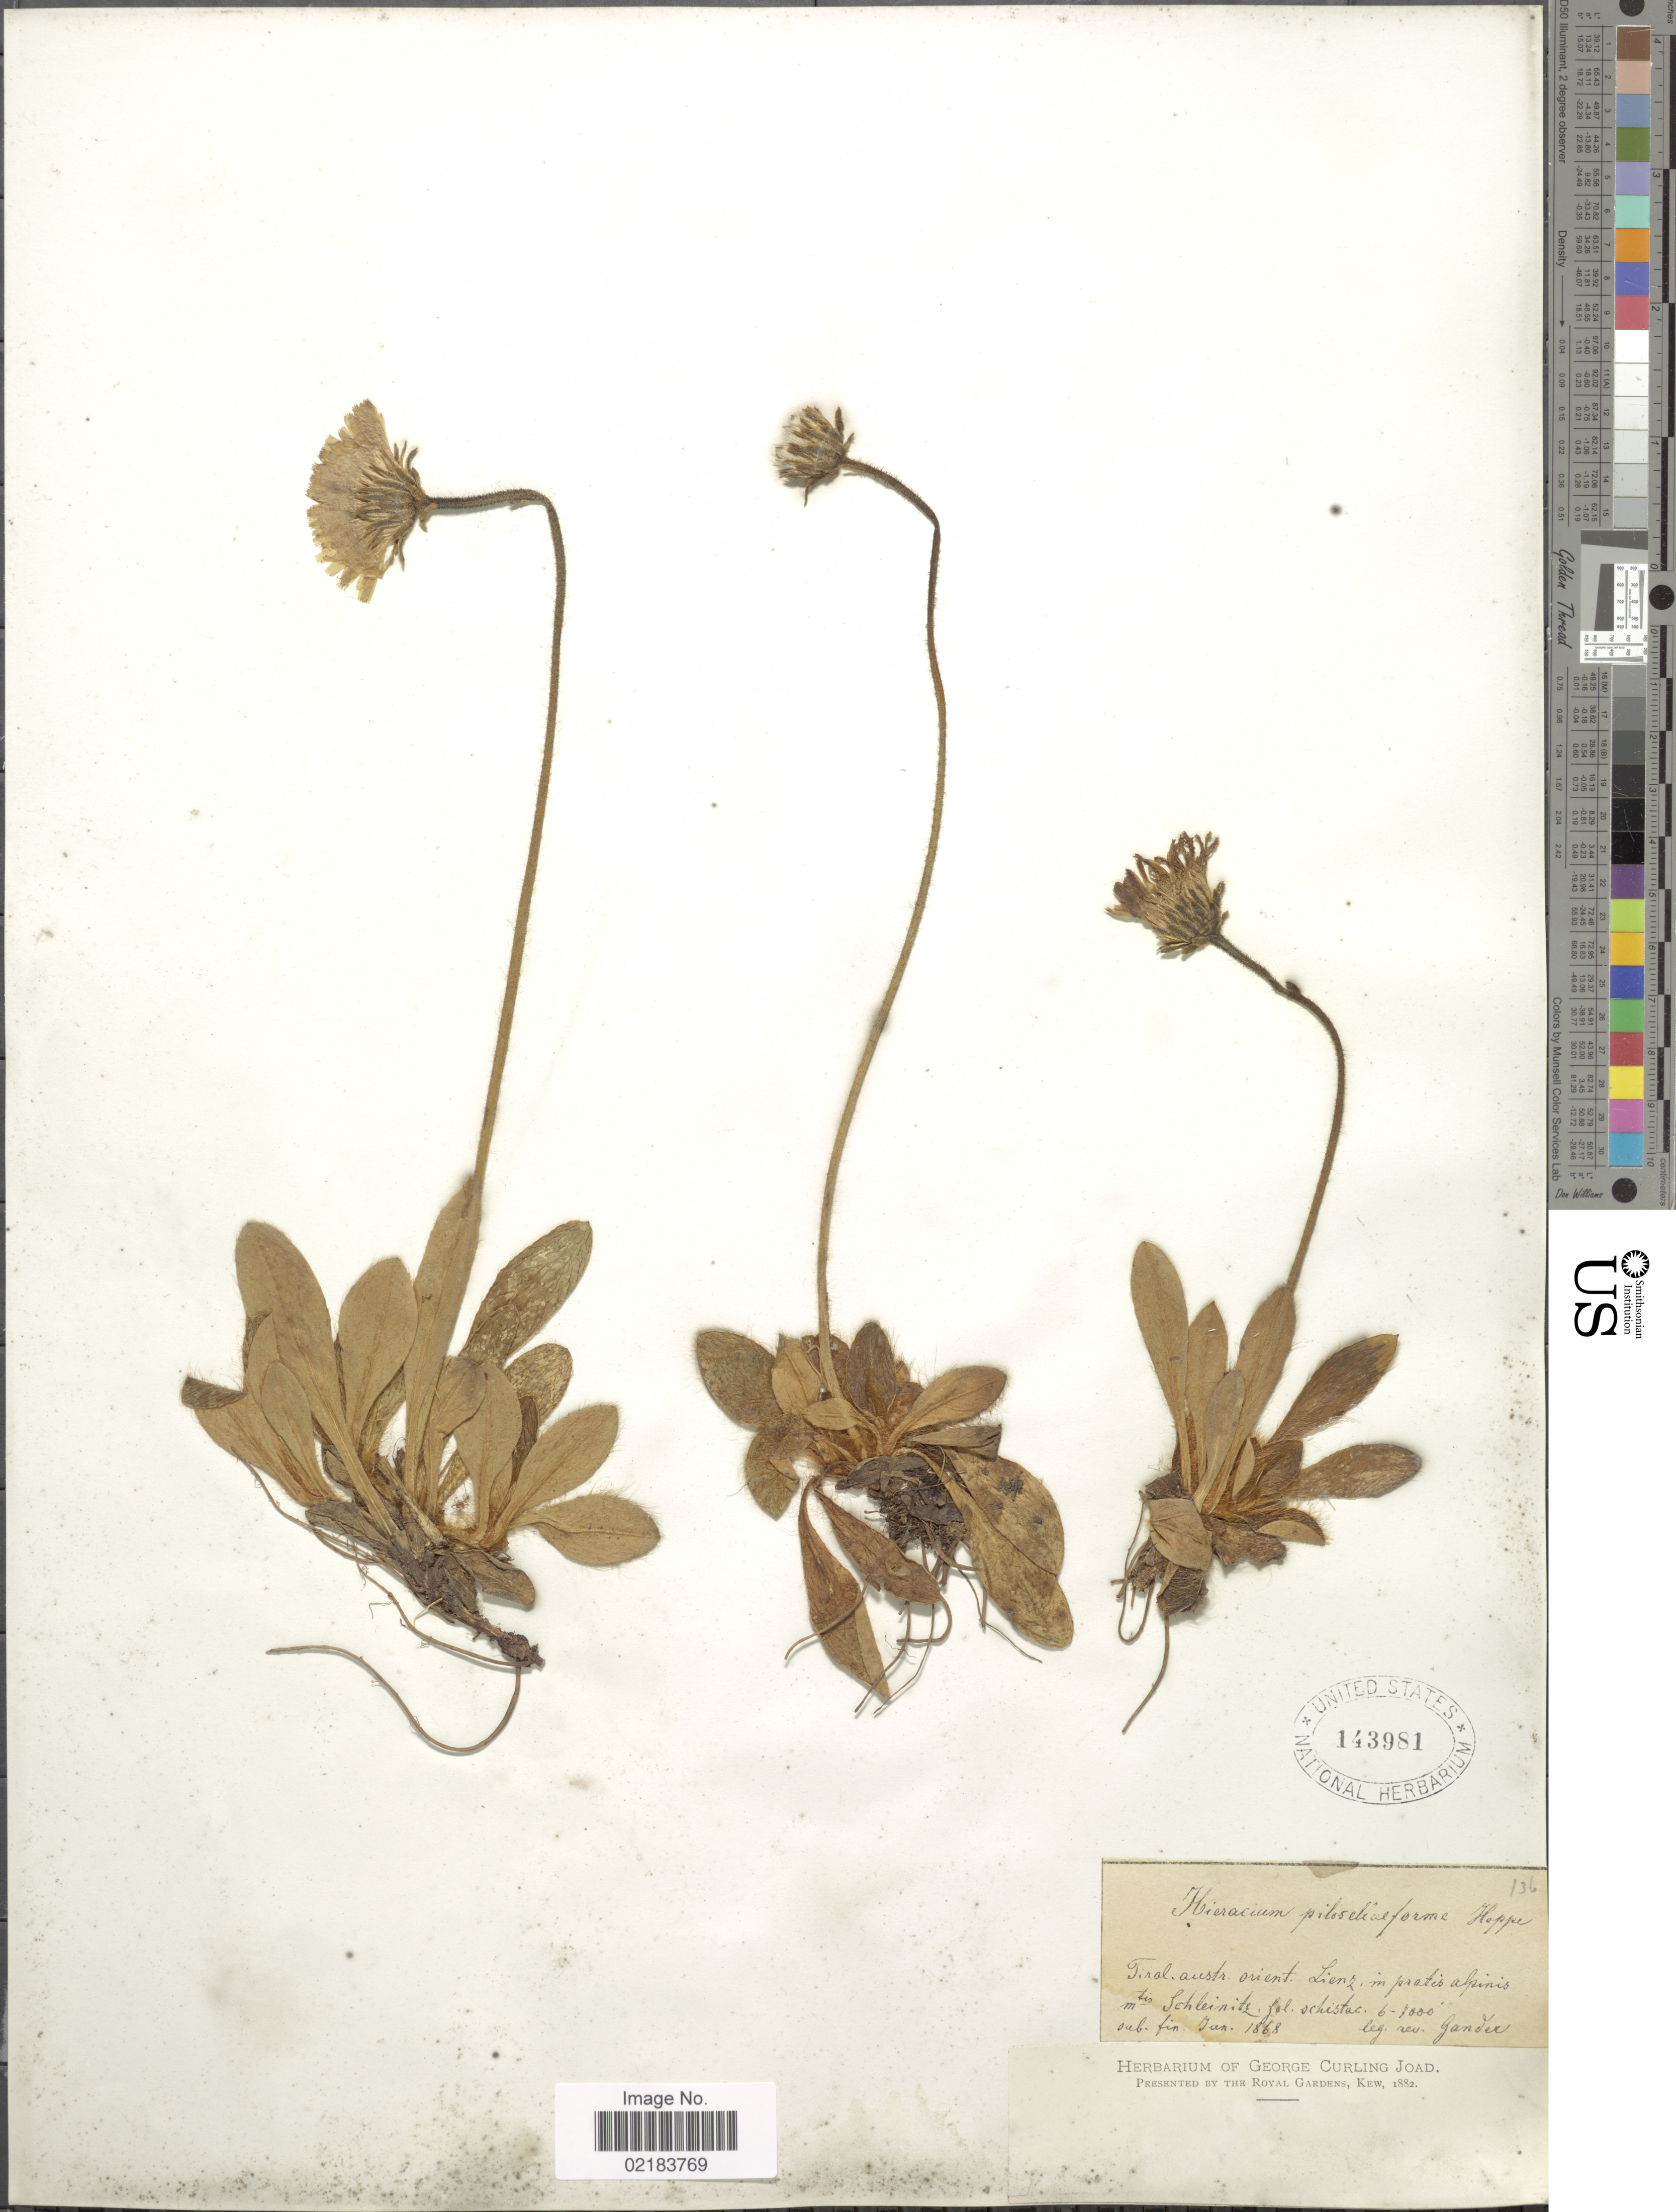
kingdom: Plantae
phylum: Tracheophyta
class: Magnoliopsida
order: Asterales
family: Asteraceae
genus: Hieracium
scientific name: Hieracium pilosellaeforme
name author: Hoppe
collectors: -- Gander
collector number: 136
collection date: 1868-01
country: Austria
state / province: Tirol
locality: Tirol. austr. orient. Lienz, in pratis alpinis mtis Schleinitz. Gol. schistac.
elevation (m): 1829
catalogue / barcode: US 143981